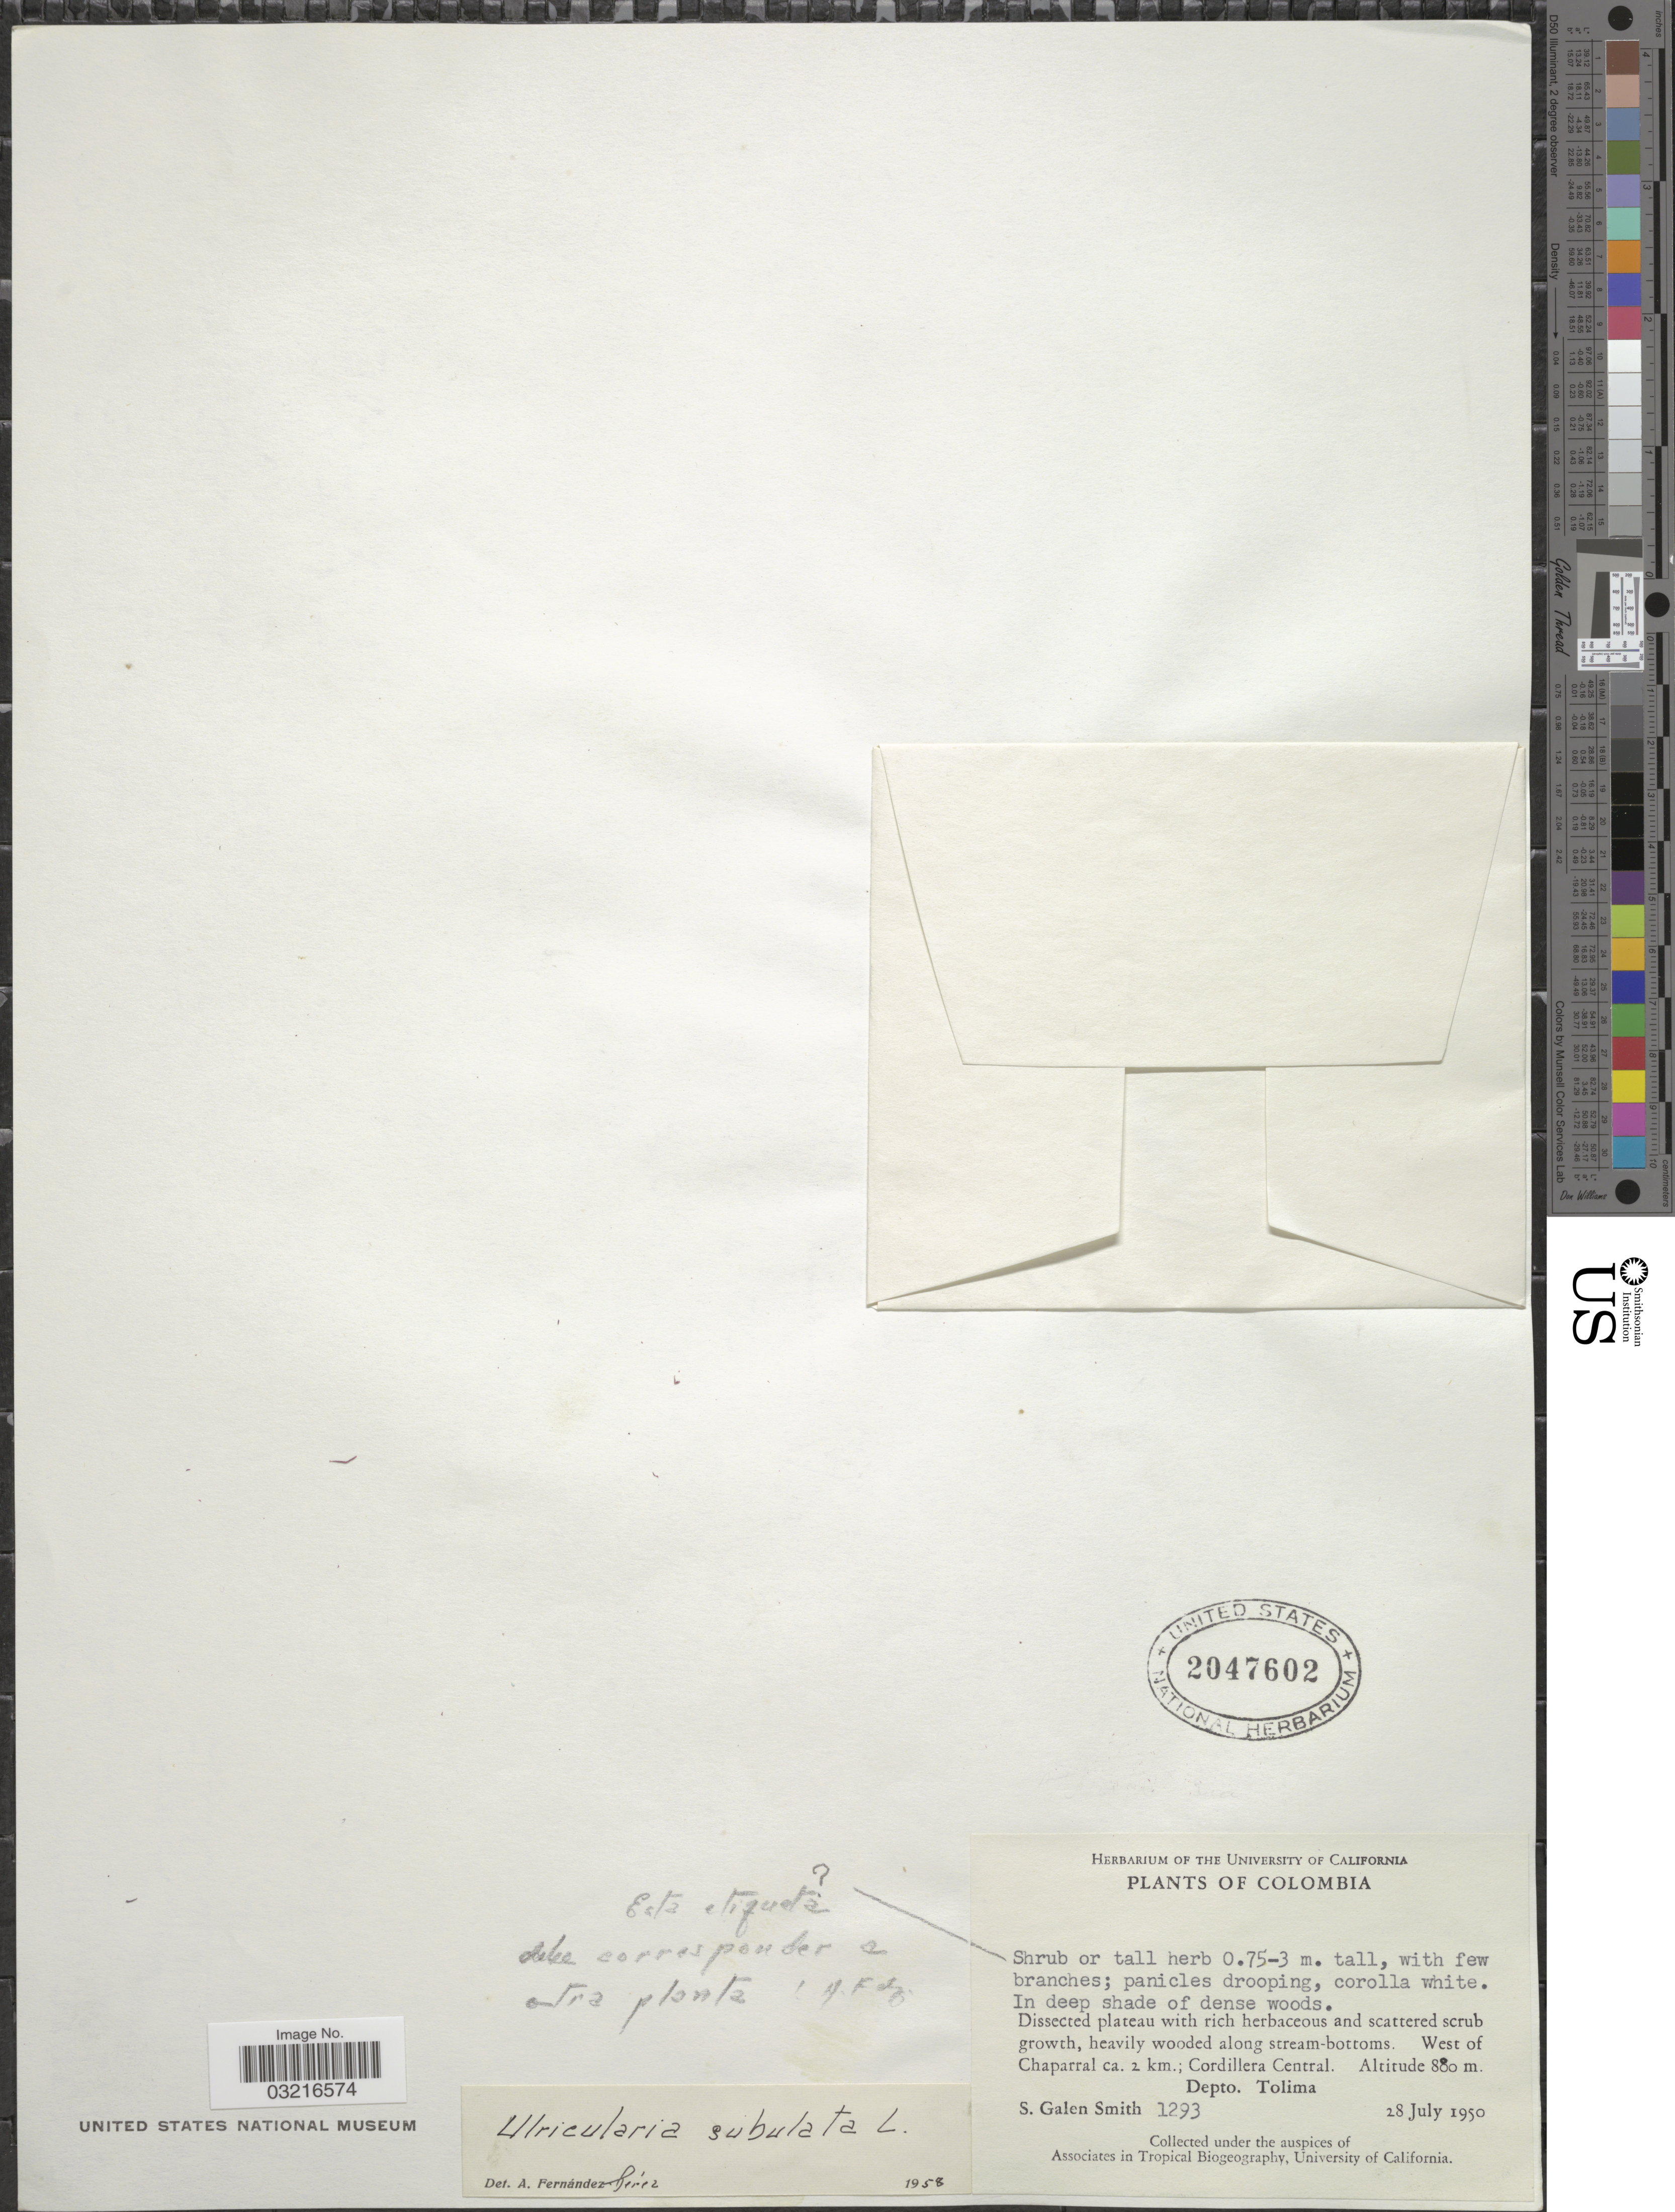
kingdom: Plantae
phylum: Tracheophyta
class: Magnoliopsida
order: Lamiales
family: Lentibulariaceae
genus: Utricularia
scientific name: Utricularia subulata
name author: L.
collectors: S. G. Smith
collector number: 1293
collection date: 1950-07-28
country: Colombia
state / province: Tolima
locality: West of Chaparral ca. 2 km.; Cordillera Central. Depto. Tolima.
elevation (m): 800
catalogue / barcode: US 2047602